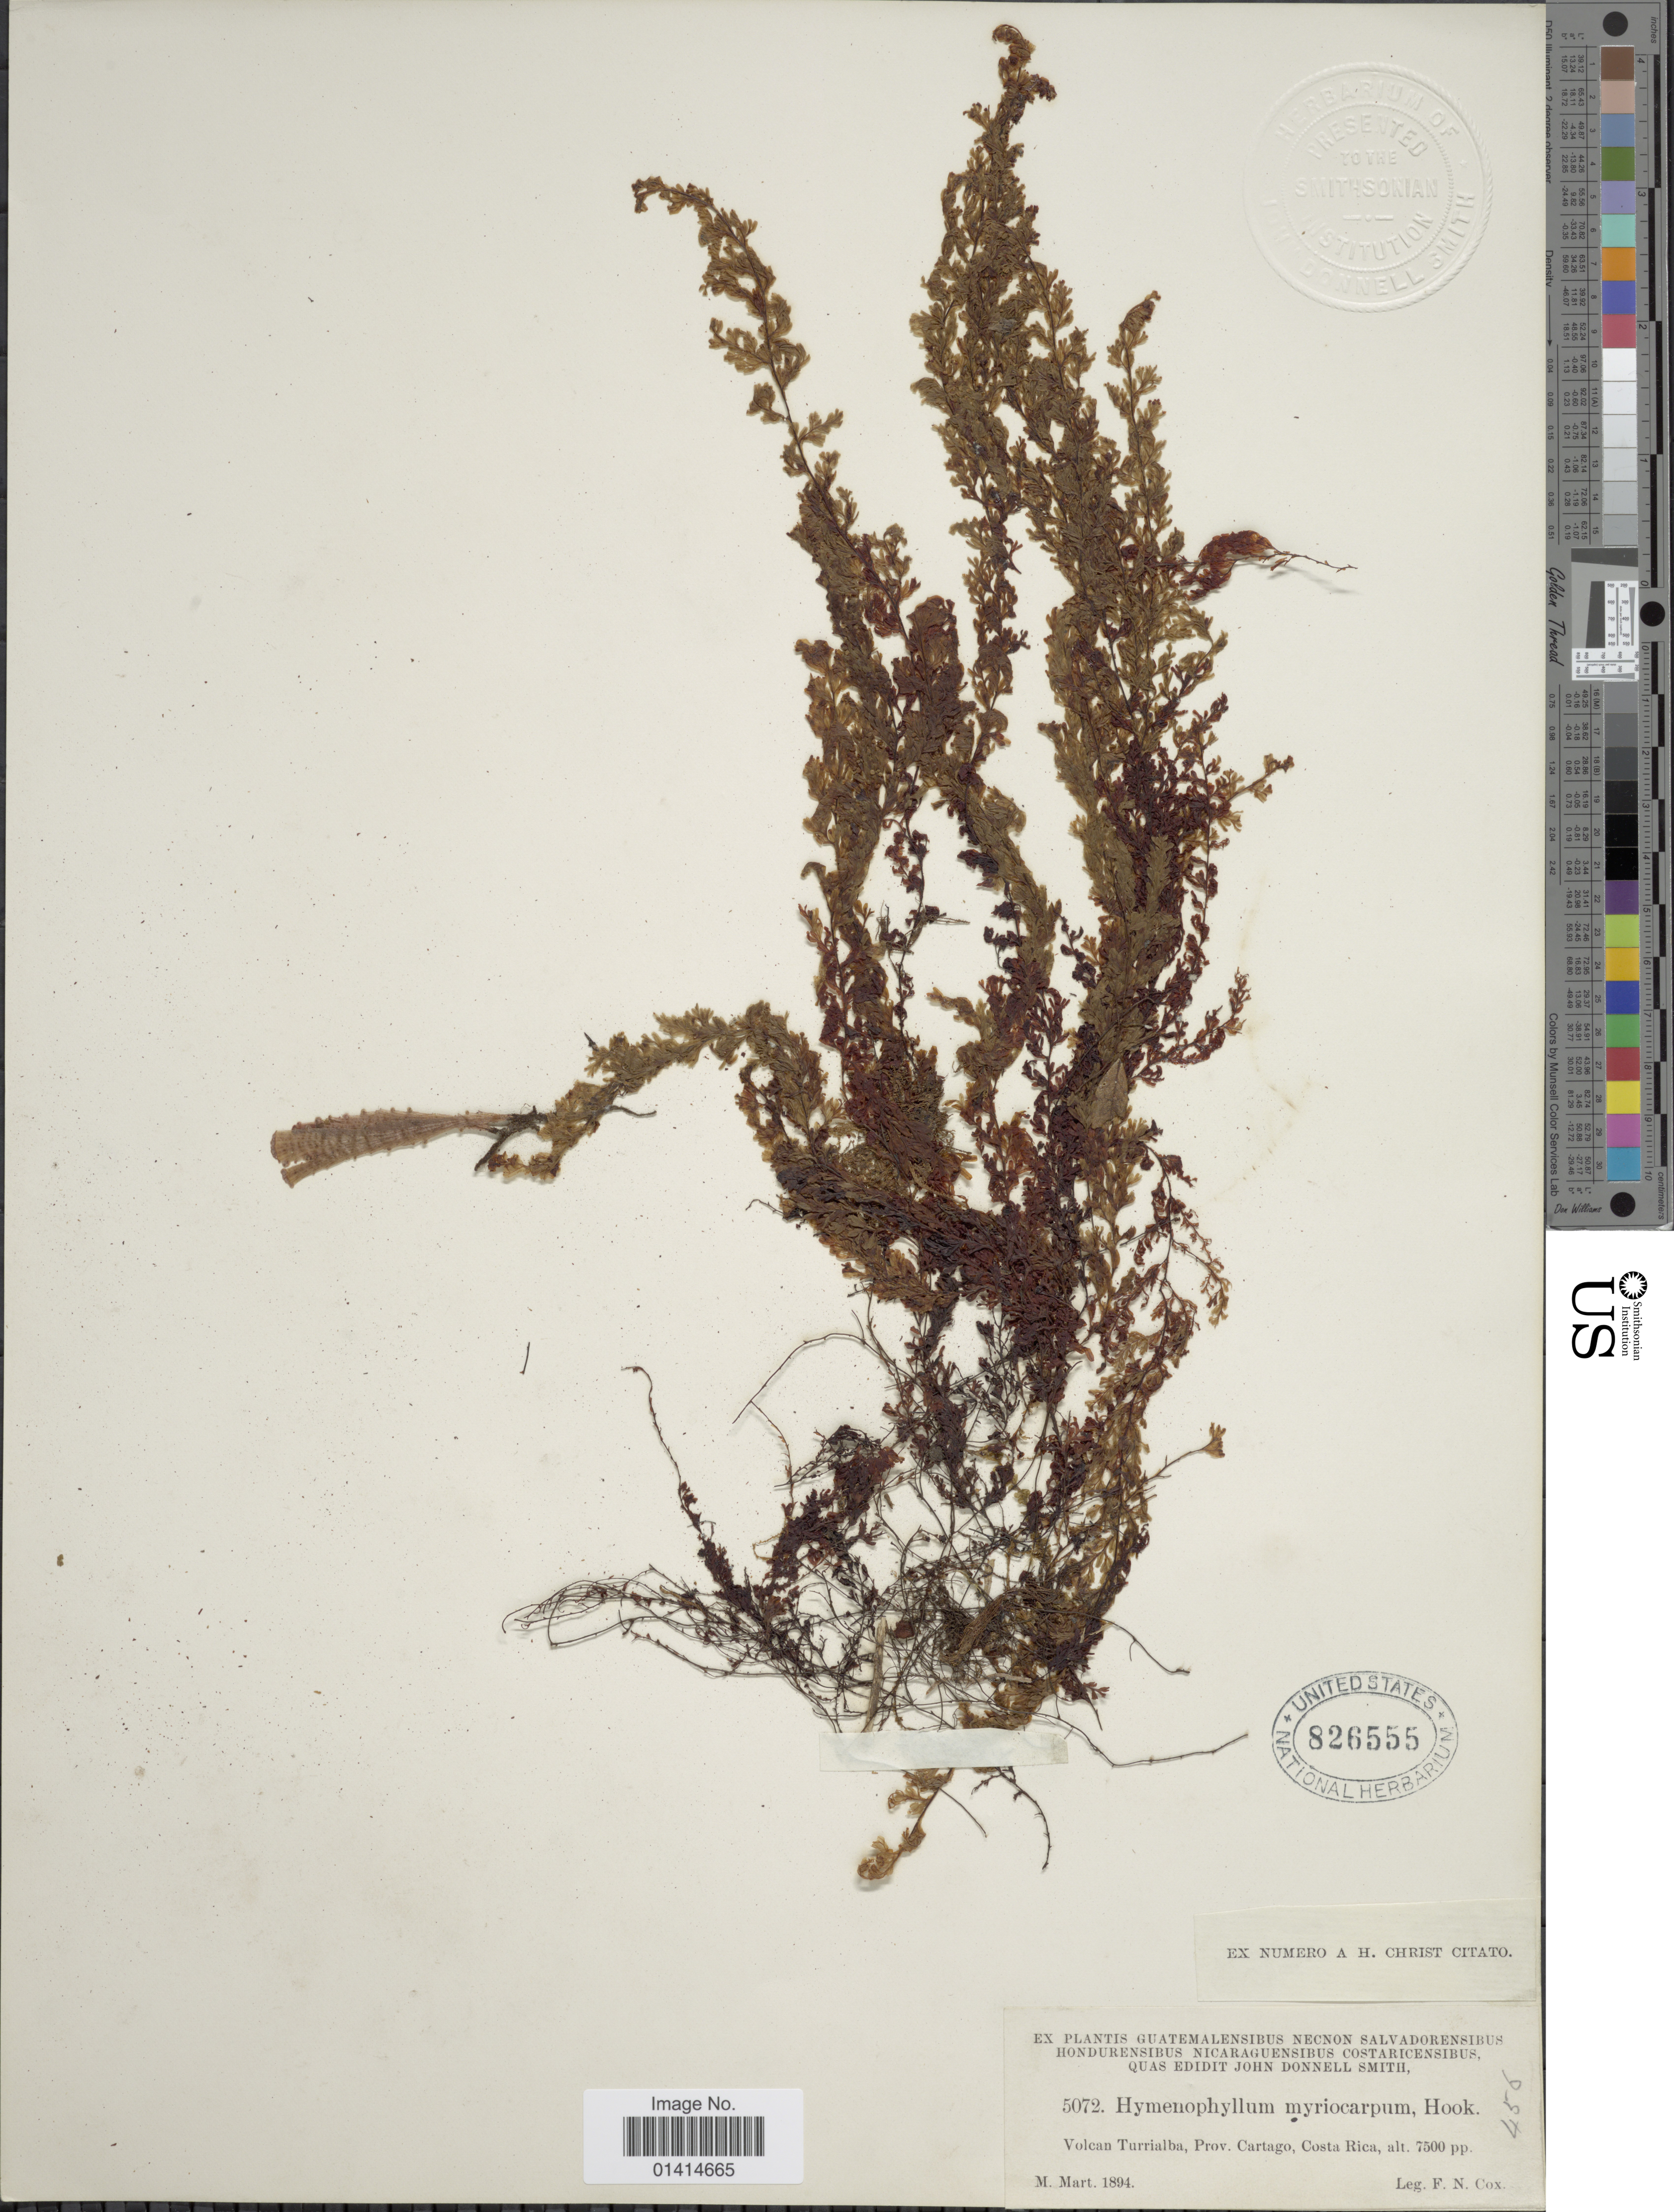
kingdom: Plantae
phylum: Tracheophyta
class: Polypodiopsida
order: Hymenophyllales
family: Hymenophyllaceae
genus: Hymenophyllum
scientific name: Hymenophyllum undulatum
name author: (Sw.) Sw.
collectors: F. Cox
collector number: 5072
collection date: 1894-03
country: Costa Rica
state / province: Cartago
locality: Volcan Turrialba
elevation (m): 2286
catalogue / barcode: US 826555